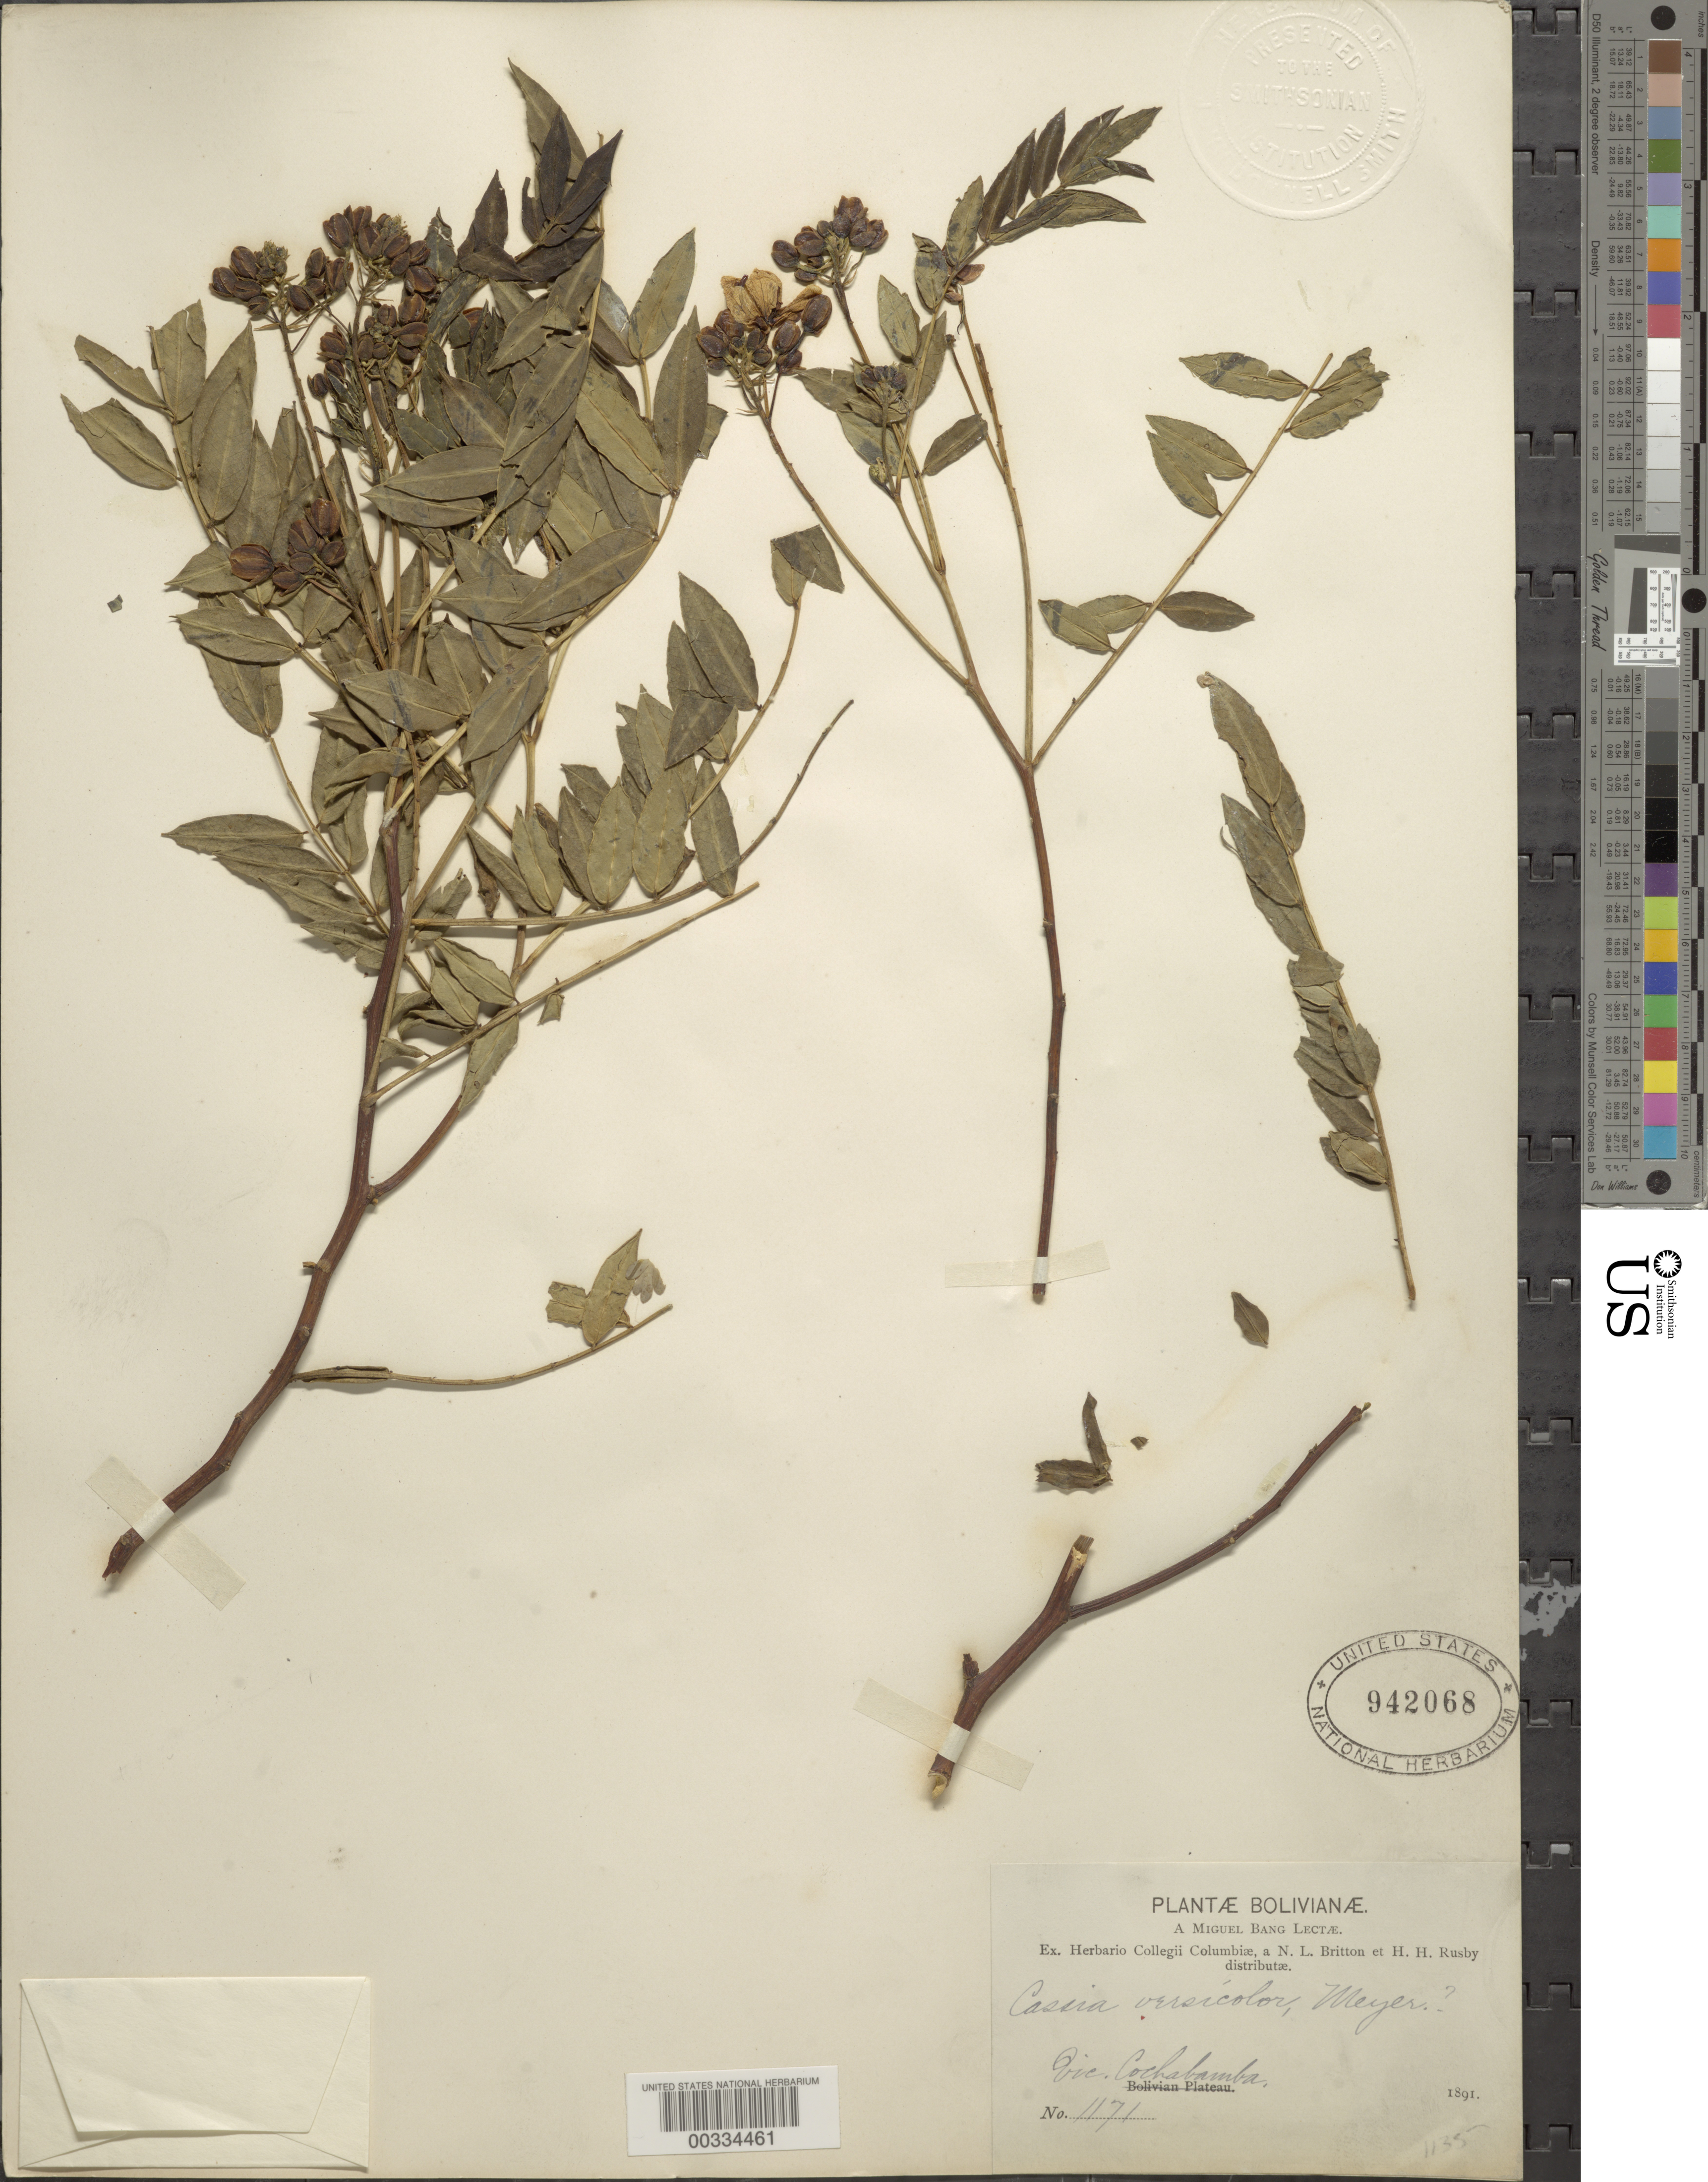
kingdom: Plantae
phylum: Tracheophyta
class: Magnoliopsida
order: Fabales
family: Fabaceae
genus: Senna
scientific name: Senna hookeriana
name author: Vatke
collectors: M. Bang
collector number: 1171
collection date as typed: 1891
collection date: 1891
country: Bolivia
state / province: Cochabamba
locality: Vicinity of Cochabamba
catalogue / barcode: US 942068